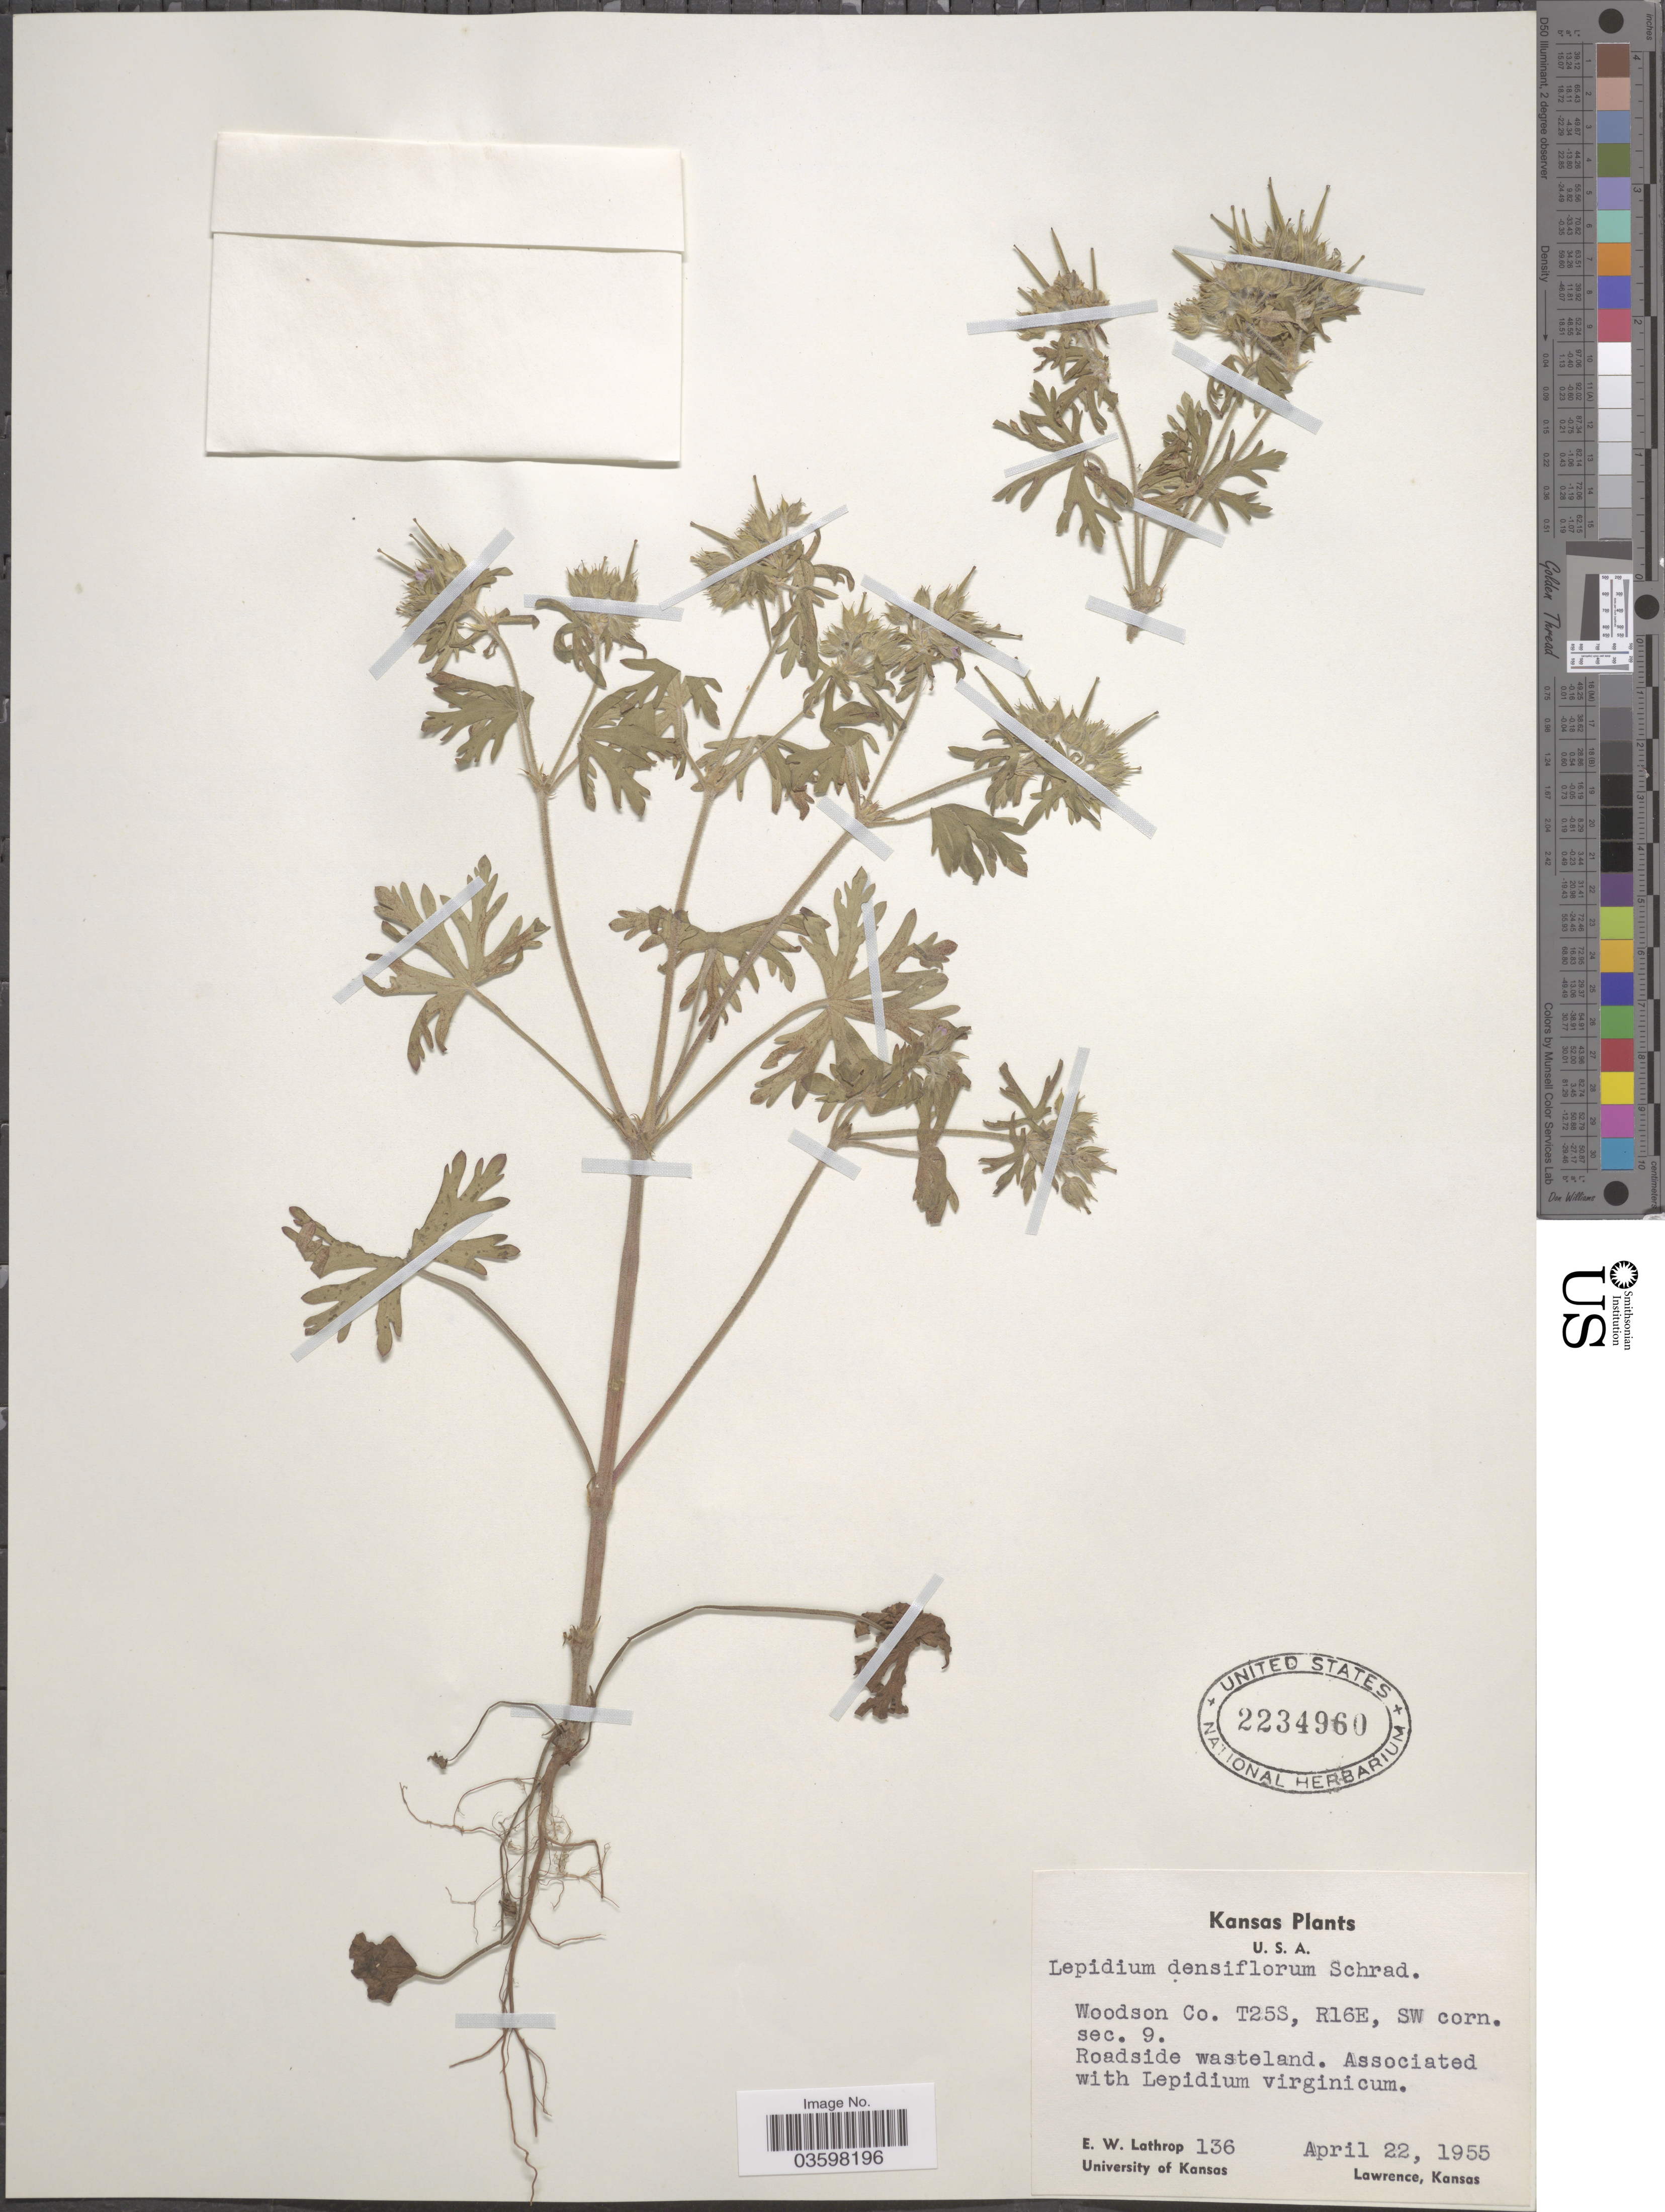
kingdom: Plantae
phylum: Tracheophyta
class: Magnoliopsida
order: Brassicales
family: Brassicaceae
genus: Lepidium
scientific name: Lepidium densiflorum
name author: Schrad.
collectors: E. W. Lathrop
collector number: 136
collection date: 1955-04-22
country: United States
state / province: Kansas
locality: Woodson Co. T25S, R16E, SW corn. sec. 9.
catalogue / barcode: US 2234960